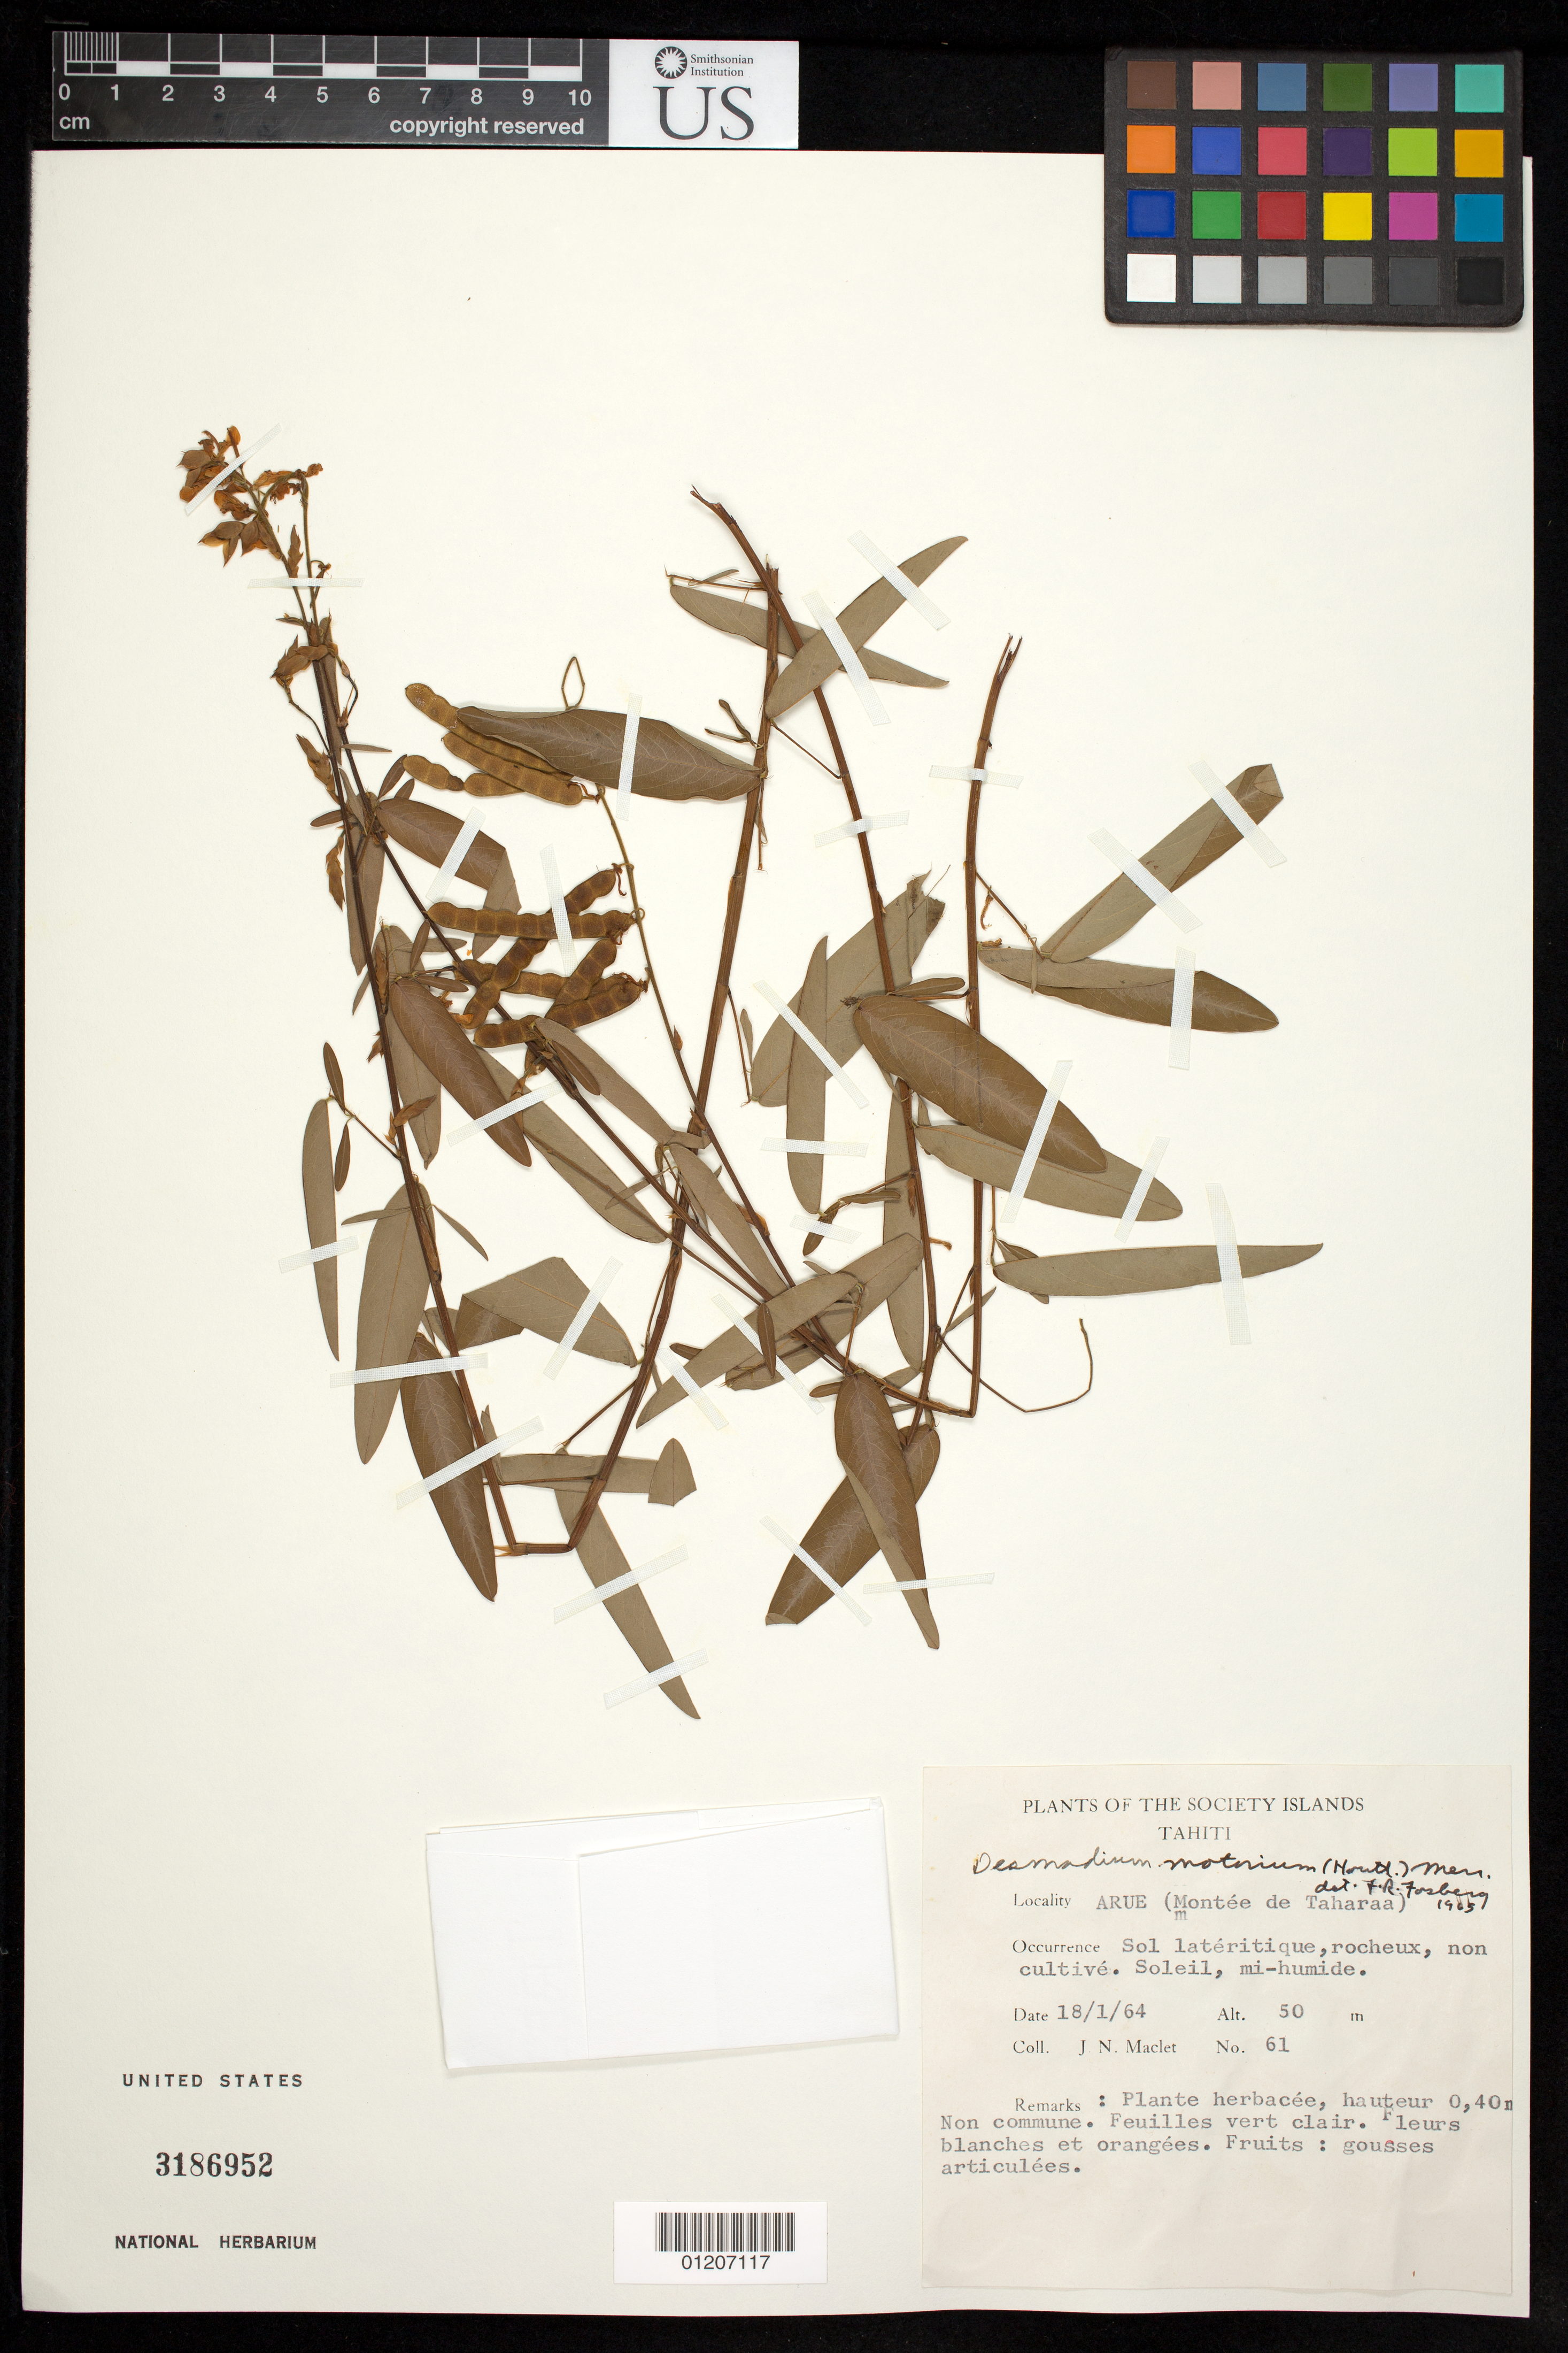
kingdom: Plantae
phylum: Tracheophyta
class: Magnoliopsida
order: Fabales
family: Fabaceae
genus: Codariocalyx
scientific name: Codariocalyx motorius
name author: (Houtt.) H. Ohashi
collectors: J. Maclet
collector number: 61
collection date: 1964-01-18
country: French Polynesia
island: Tahiti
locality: Arue (Montèe de Taharaa)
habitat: Soleil, mi-humide.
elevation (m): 50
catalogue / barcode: US 3186952